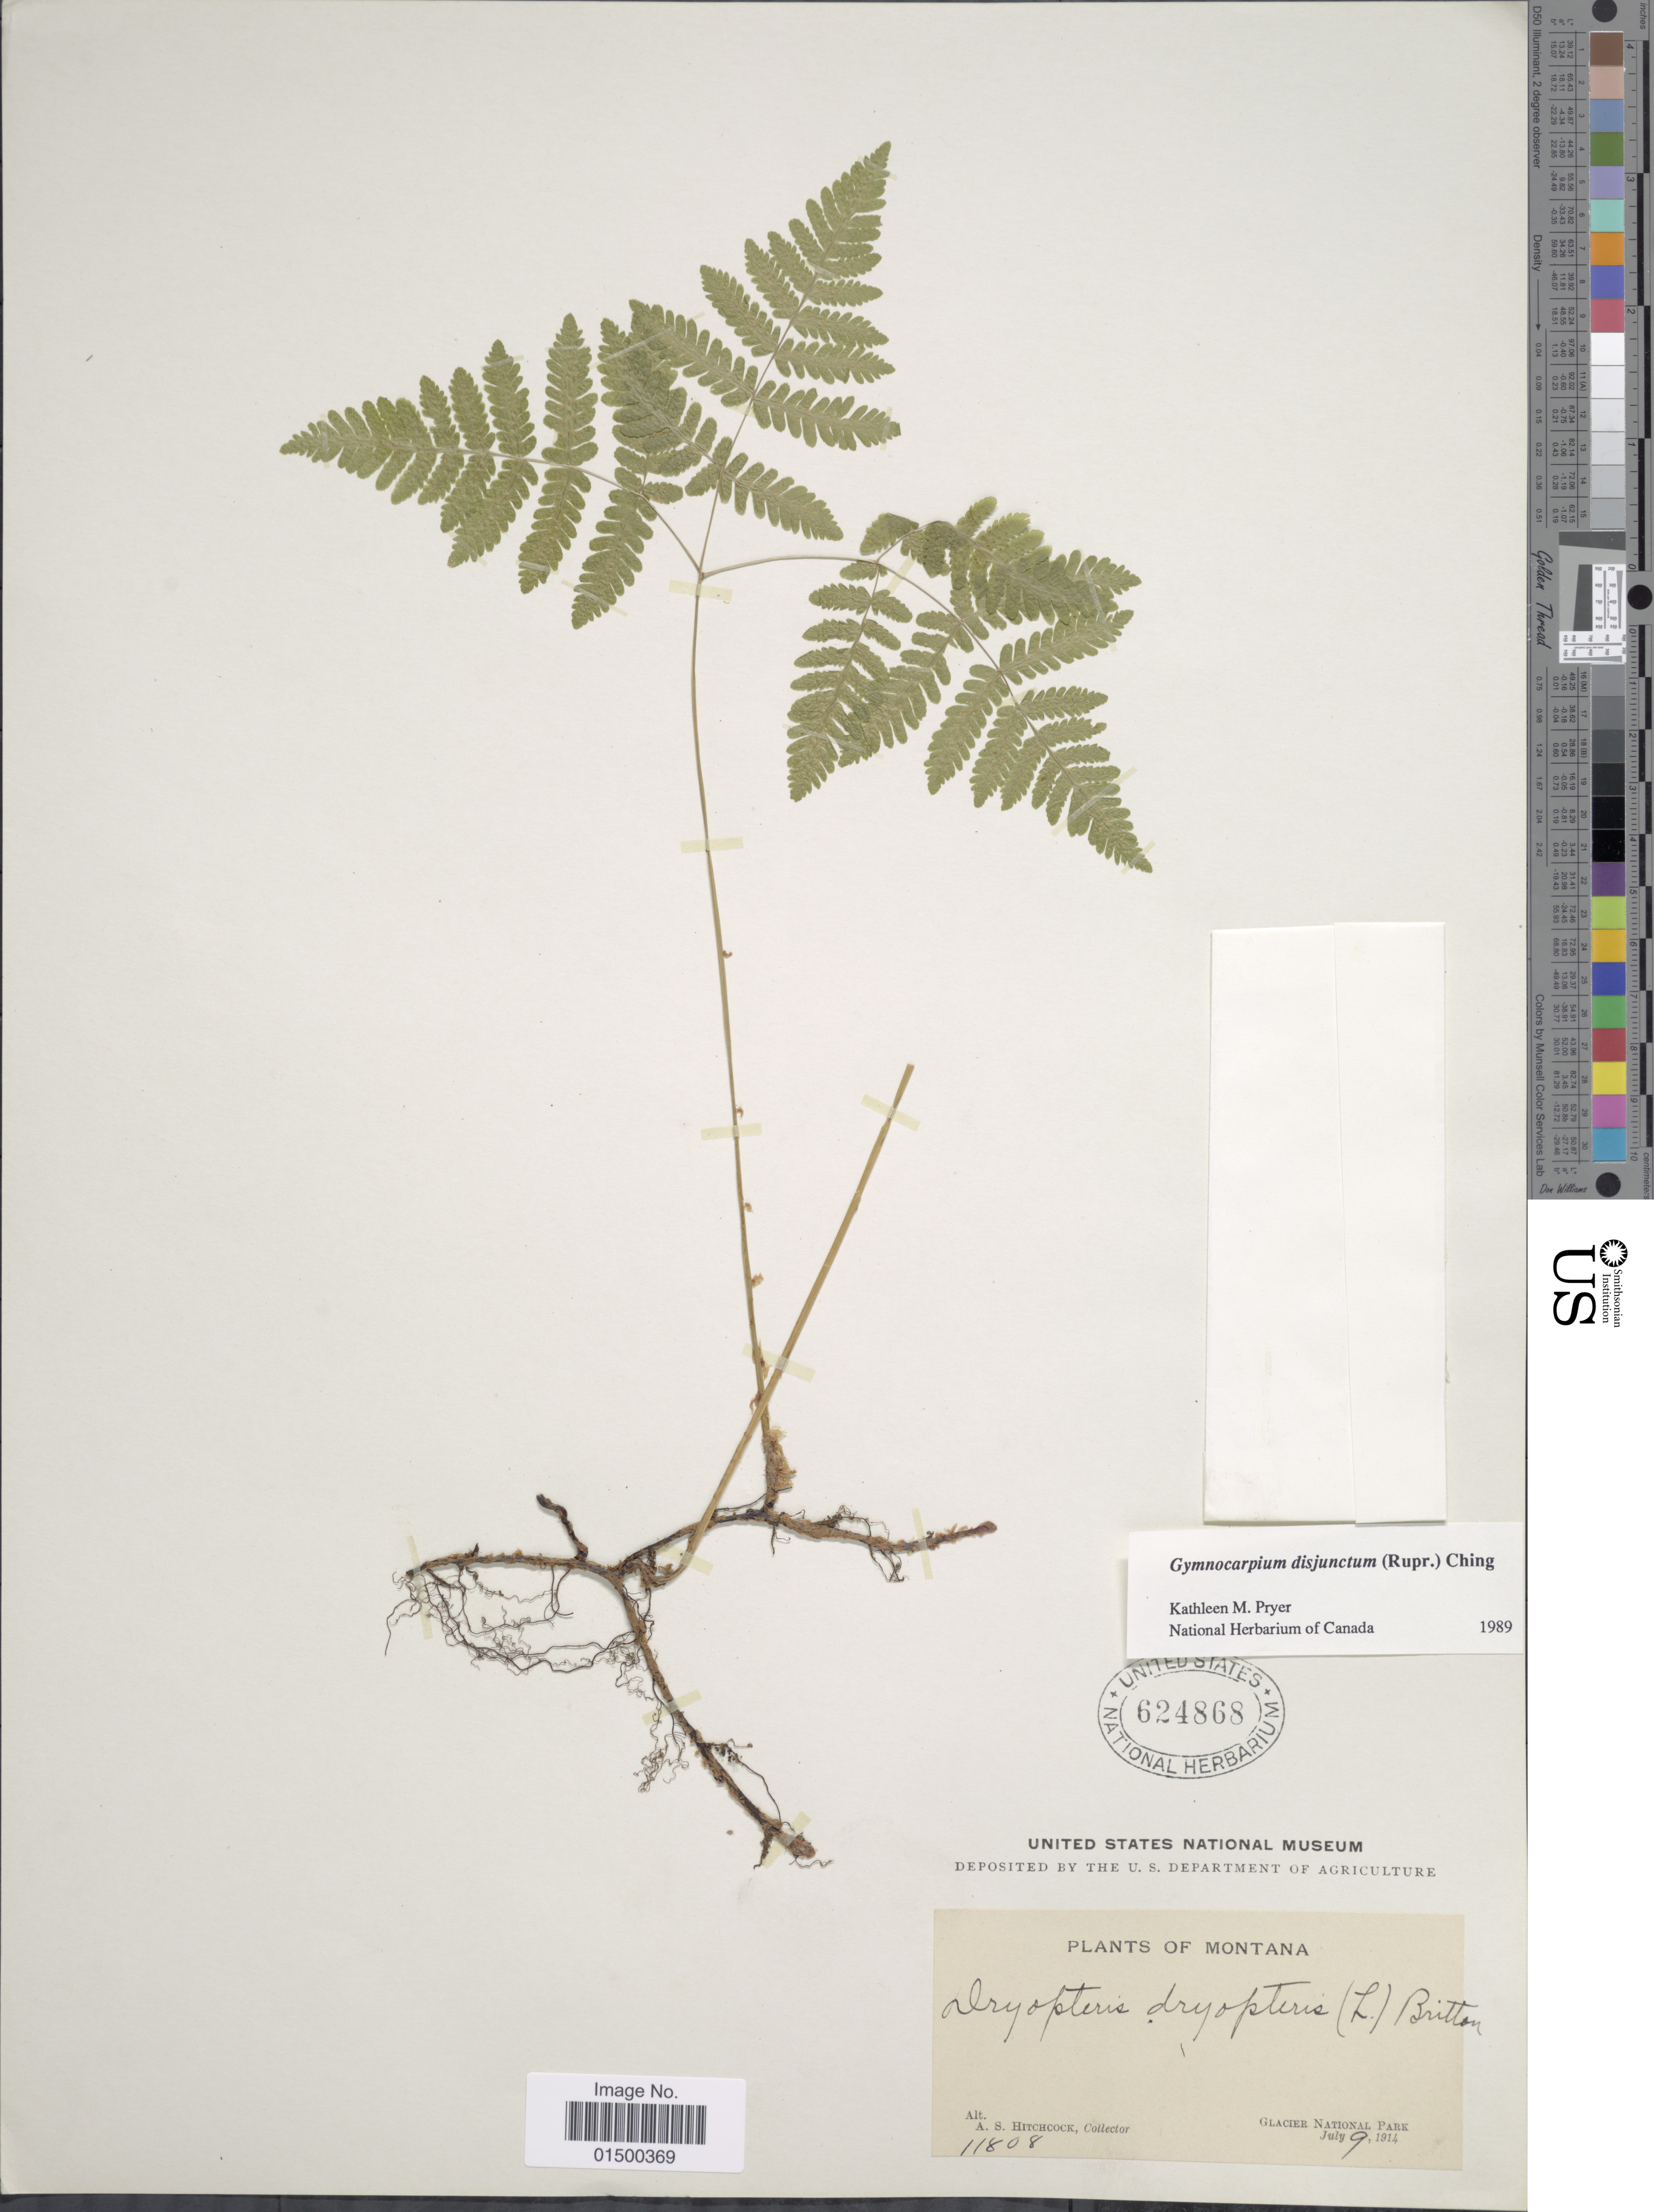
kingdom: Plantae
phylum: Tracheophyta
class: Polypodiopsida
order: Polypodiales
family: Cystopteridaceae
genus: Gymnocarpium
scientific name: Gymnocarpium disjunctum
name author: (Rupr.) Ching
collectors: A. S. Hitchcock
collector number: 11808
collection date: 1914-07-09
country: United States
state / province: Montana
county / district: Flathead / Glacier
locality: Glacier National Park.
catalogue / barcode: US 624868